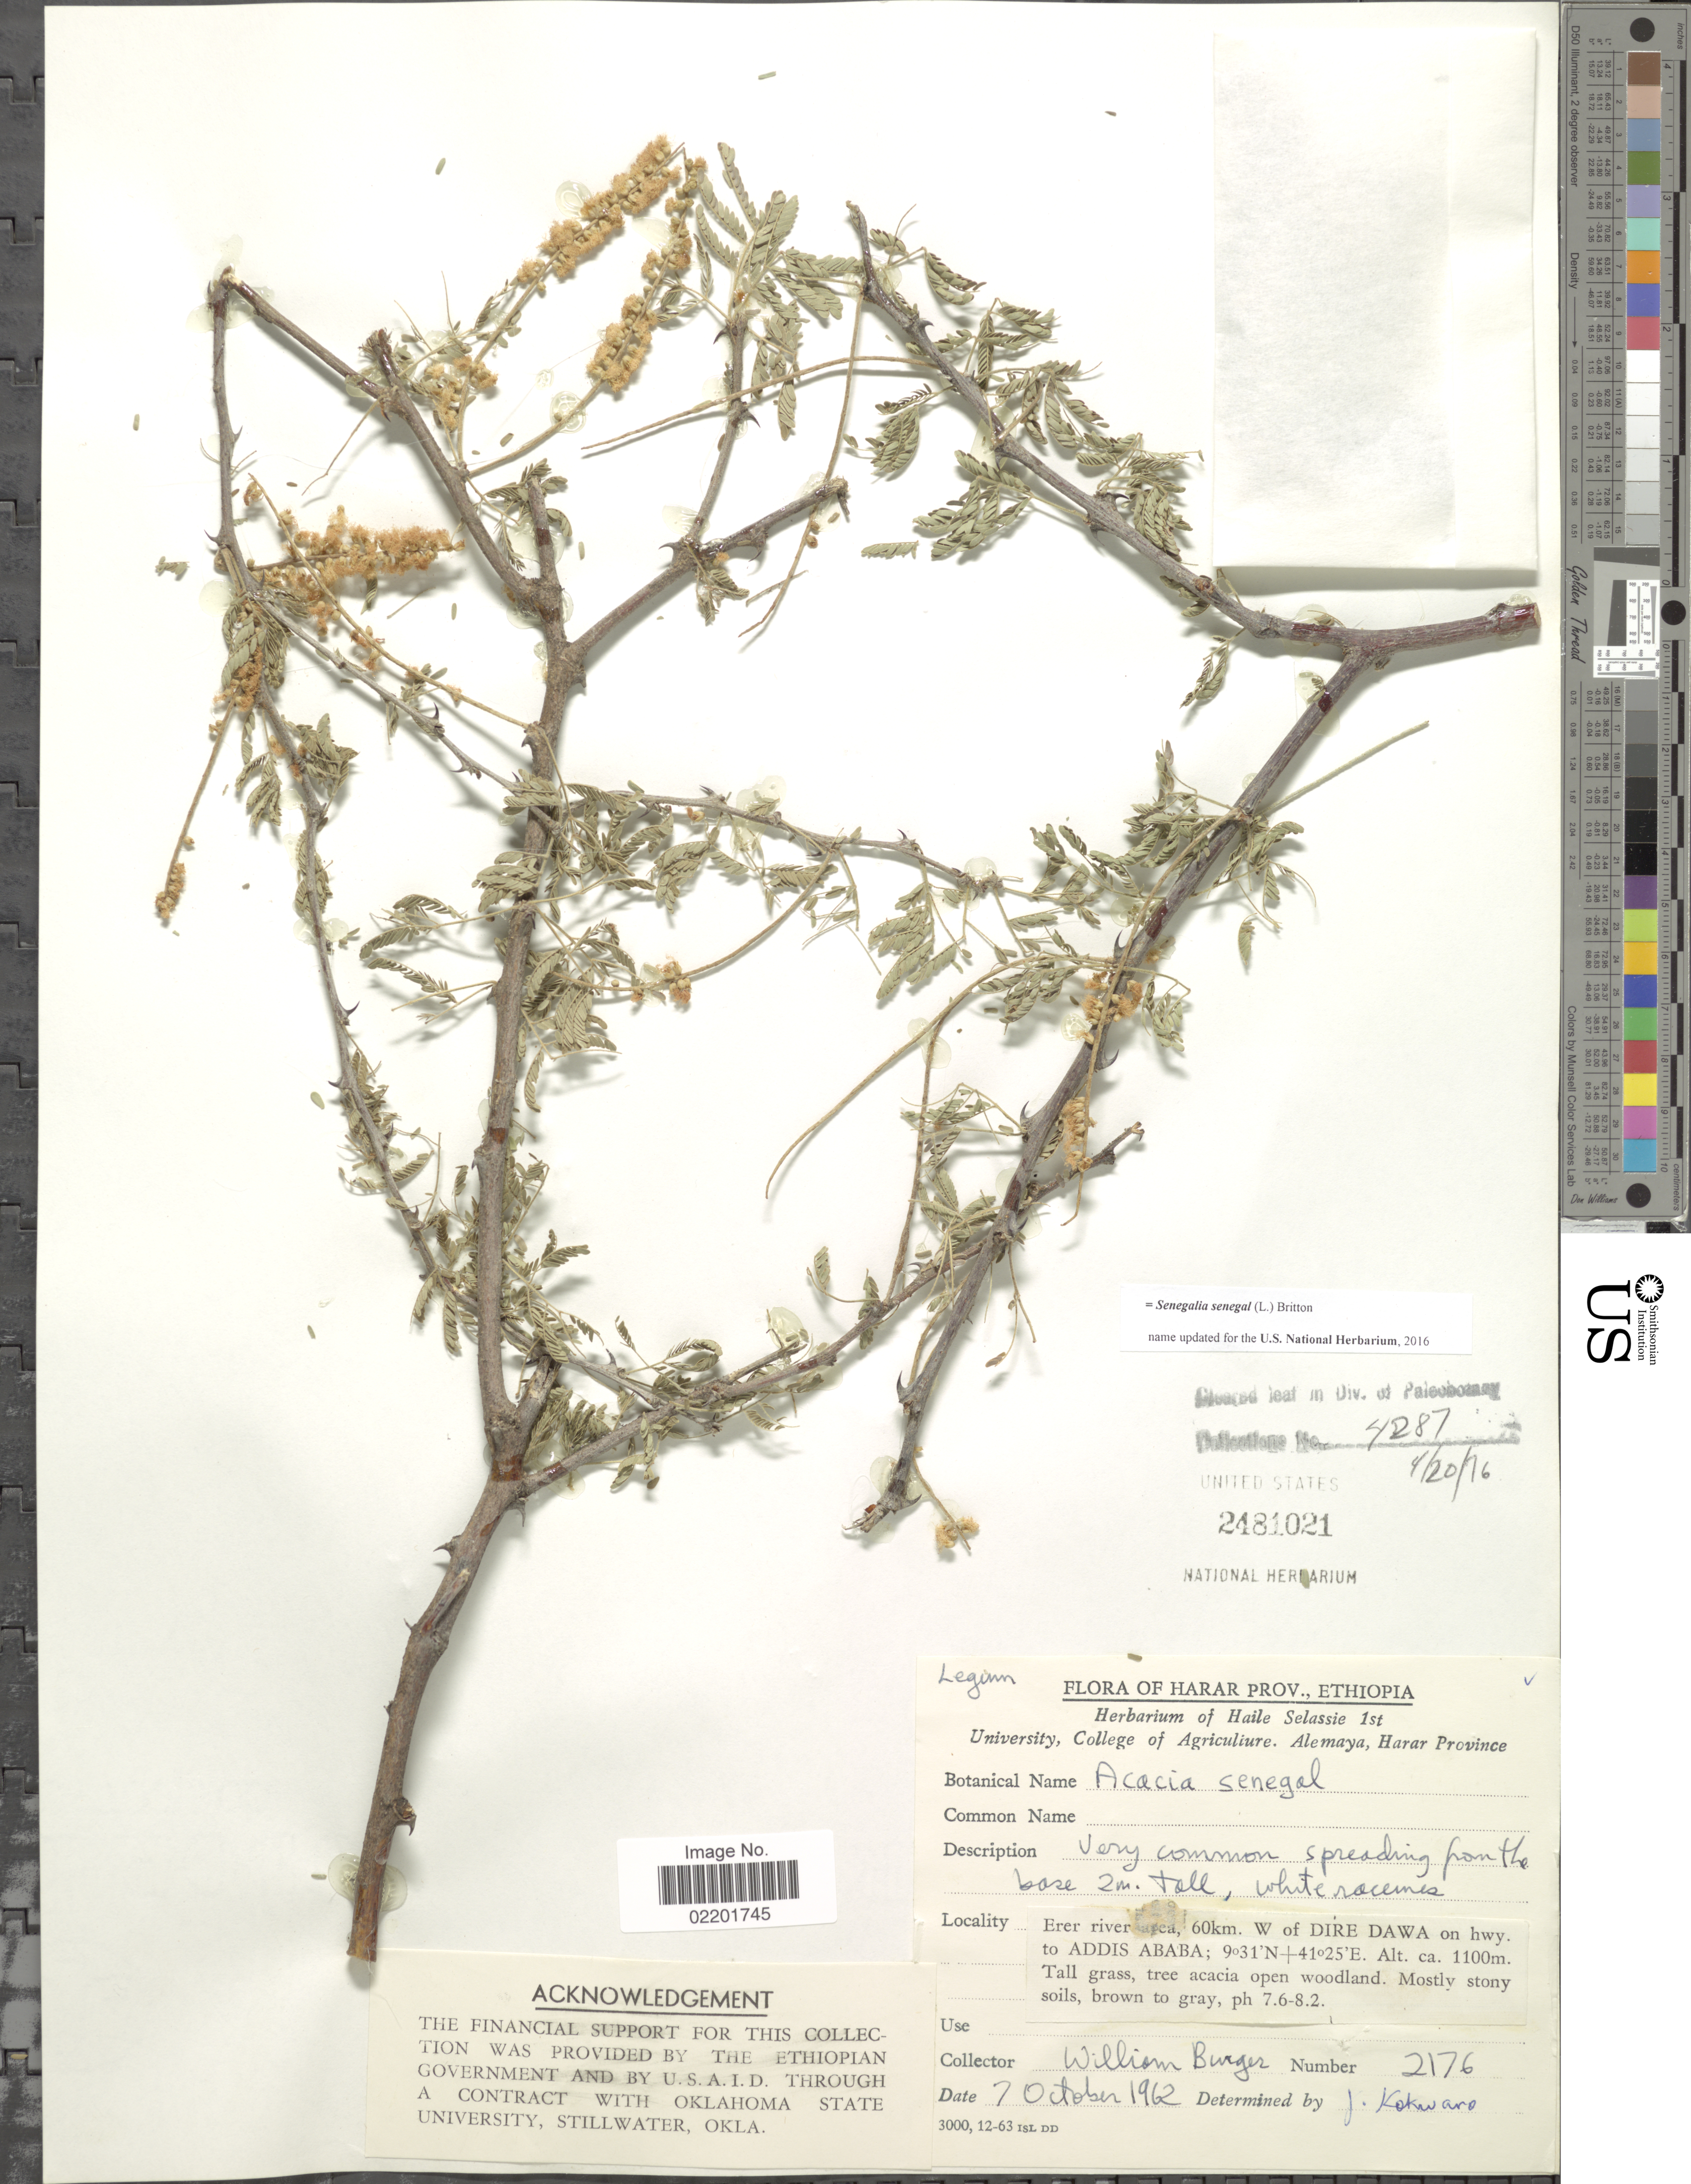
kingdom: Plantae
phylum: Tracheophyta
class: Magnoliopsida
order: Fabales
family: Fabaceae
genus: Senegalia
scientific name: Senegalia senegal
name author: (L.) Britton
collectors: W. Burger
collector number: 2176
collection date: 1962-10-07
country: Ethiopia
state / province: Addis Ababa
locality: Harar Prov., Erer river [illegible text]ea, 60 km W of Dire Dawa on hwy to Addis Ababa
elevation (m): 1100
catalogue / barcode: US 2481021